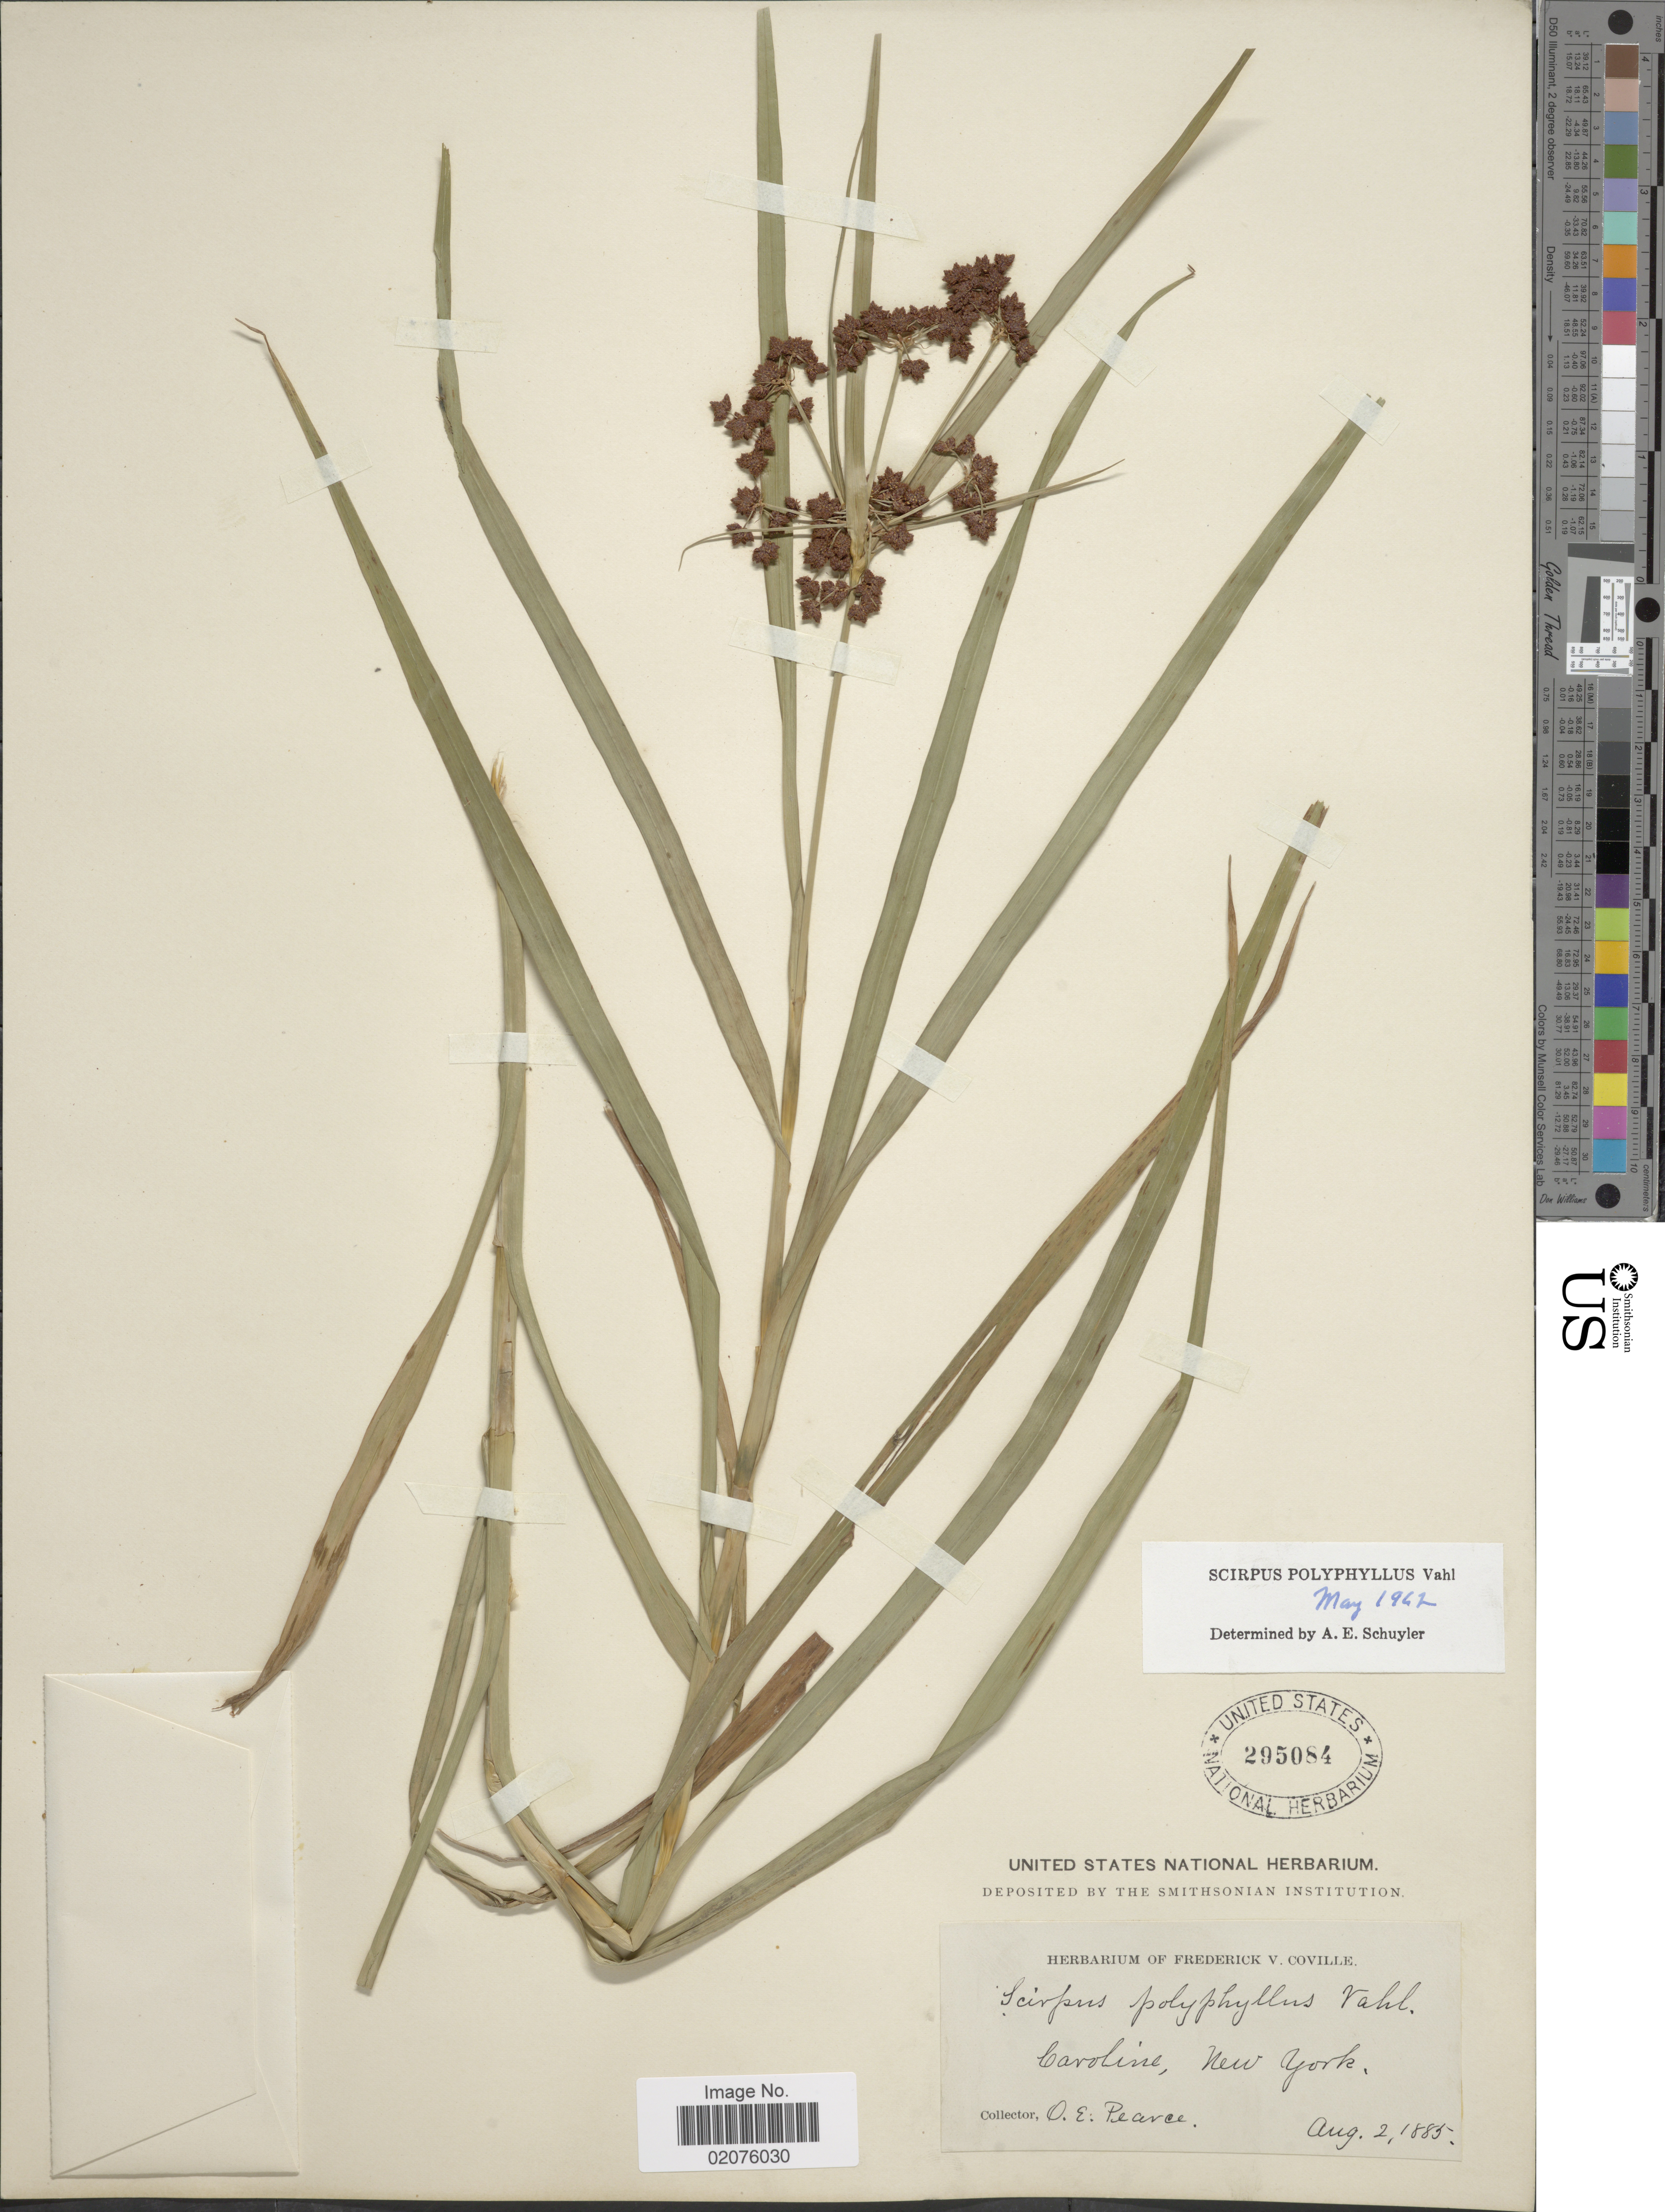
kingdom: Plantae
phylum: Tracheophyta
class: Liliopsida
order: Poales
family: Cyperaceae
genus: Scirpus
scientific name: Scirpus polyphyllus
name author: Vahl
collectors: O. E. Pearce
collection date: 1885-08-02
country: United States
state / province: New York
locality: Caroline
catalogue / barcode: US 295084